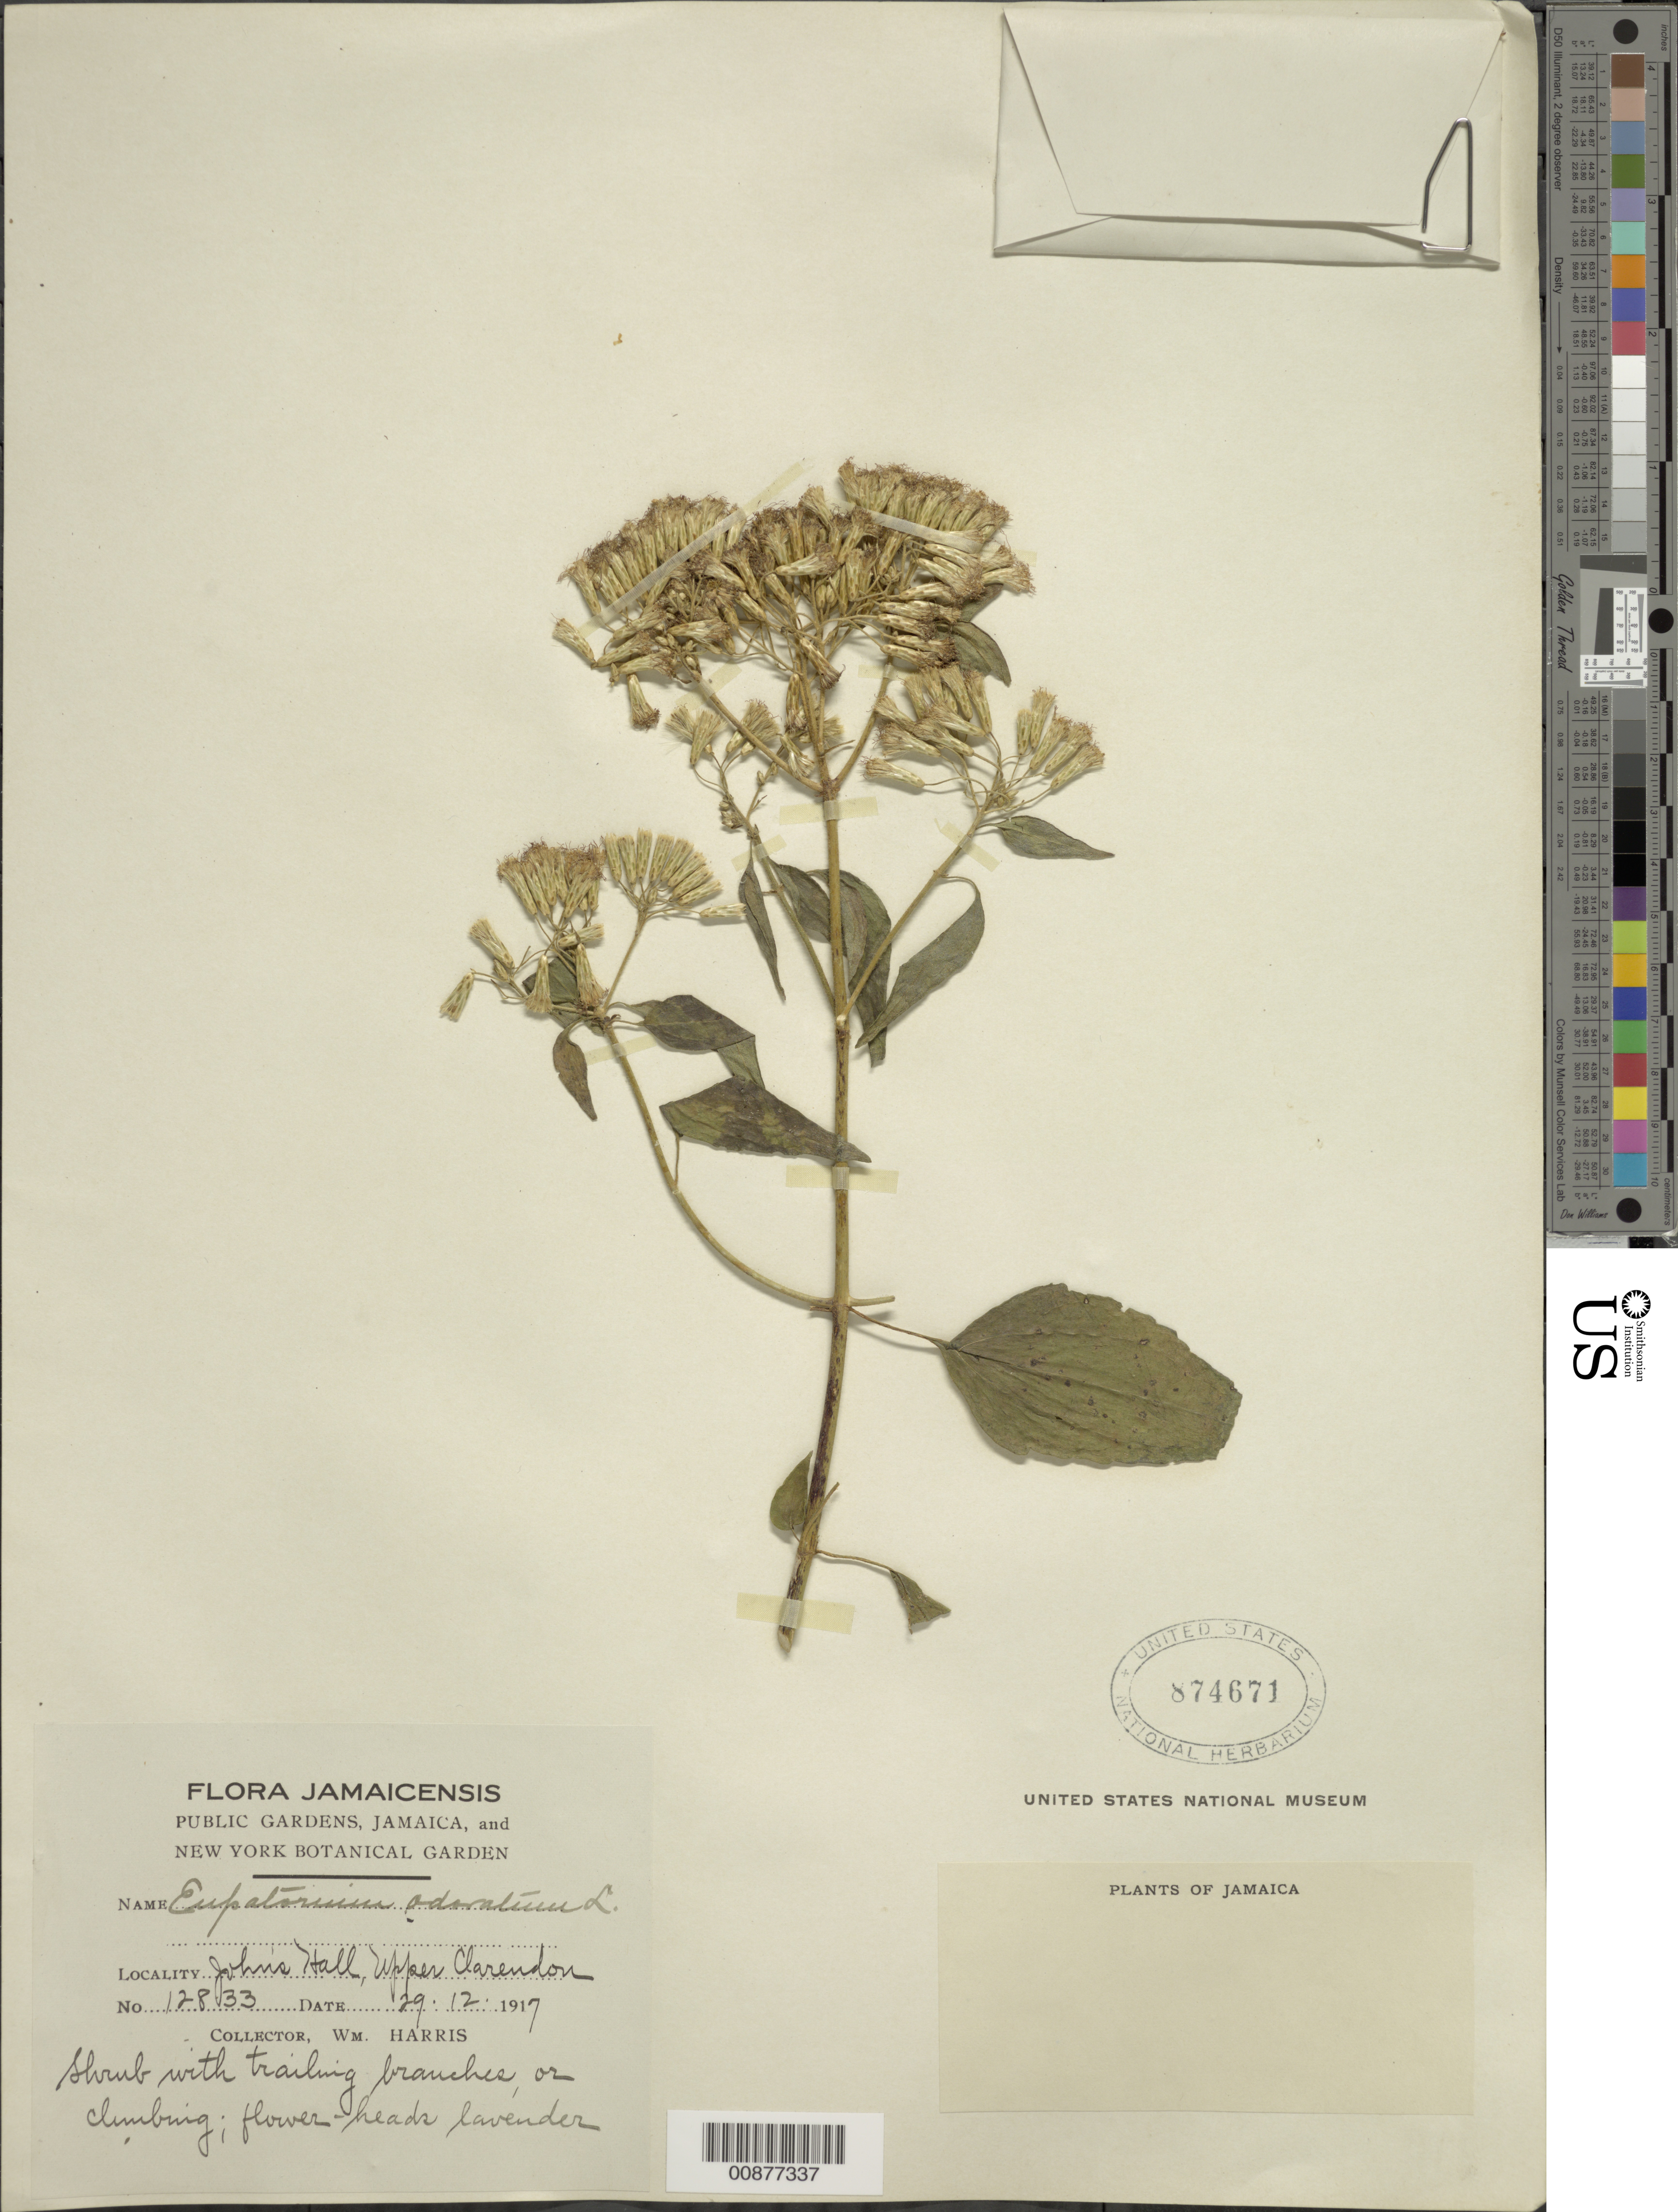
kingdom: Plantae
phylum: Tracheophyta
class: Magnoliopsida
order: Asterales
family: Asteraceae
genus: Chromolaena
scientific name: Chromolaena odorata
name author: (L.) R.M. King & H. Rob.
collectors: W. H. Harris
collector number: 12833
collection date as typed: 29 Dec 1917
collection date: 1917-12-29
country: Jamaica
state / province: Clarendon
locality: John's Hall, Upper Clarendon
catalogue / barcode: US 874671